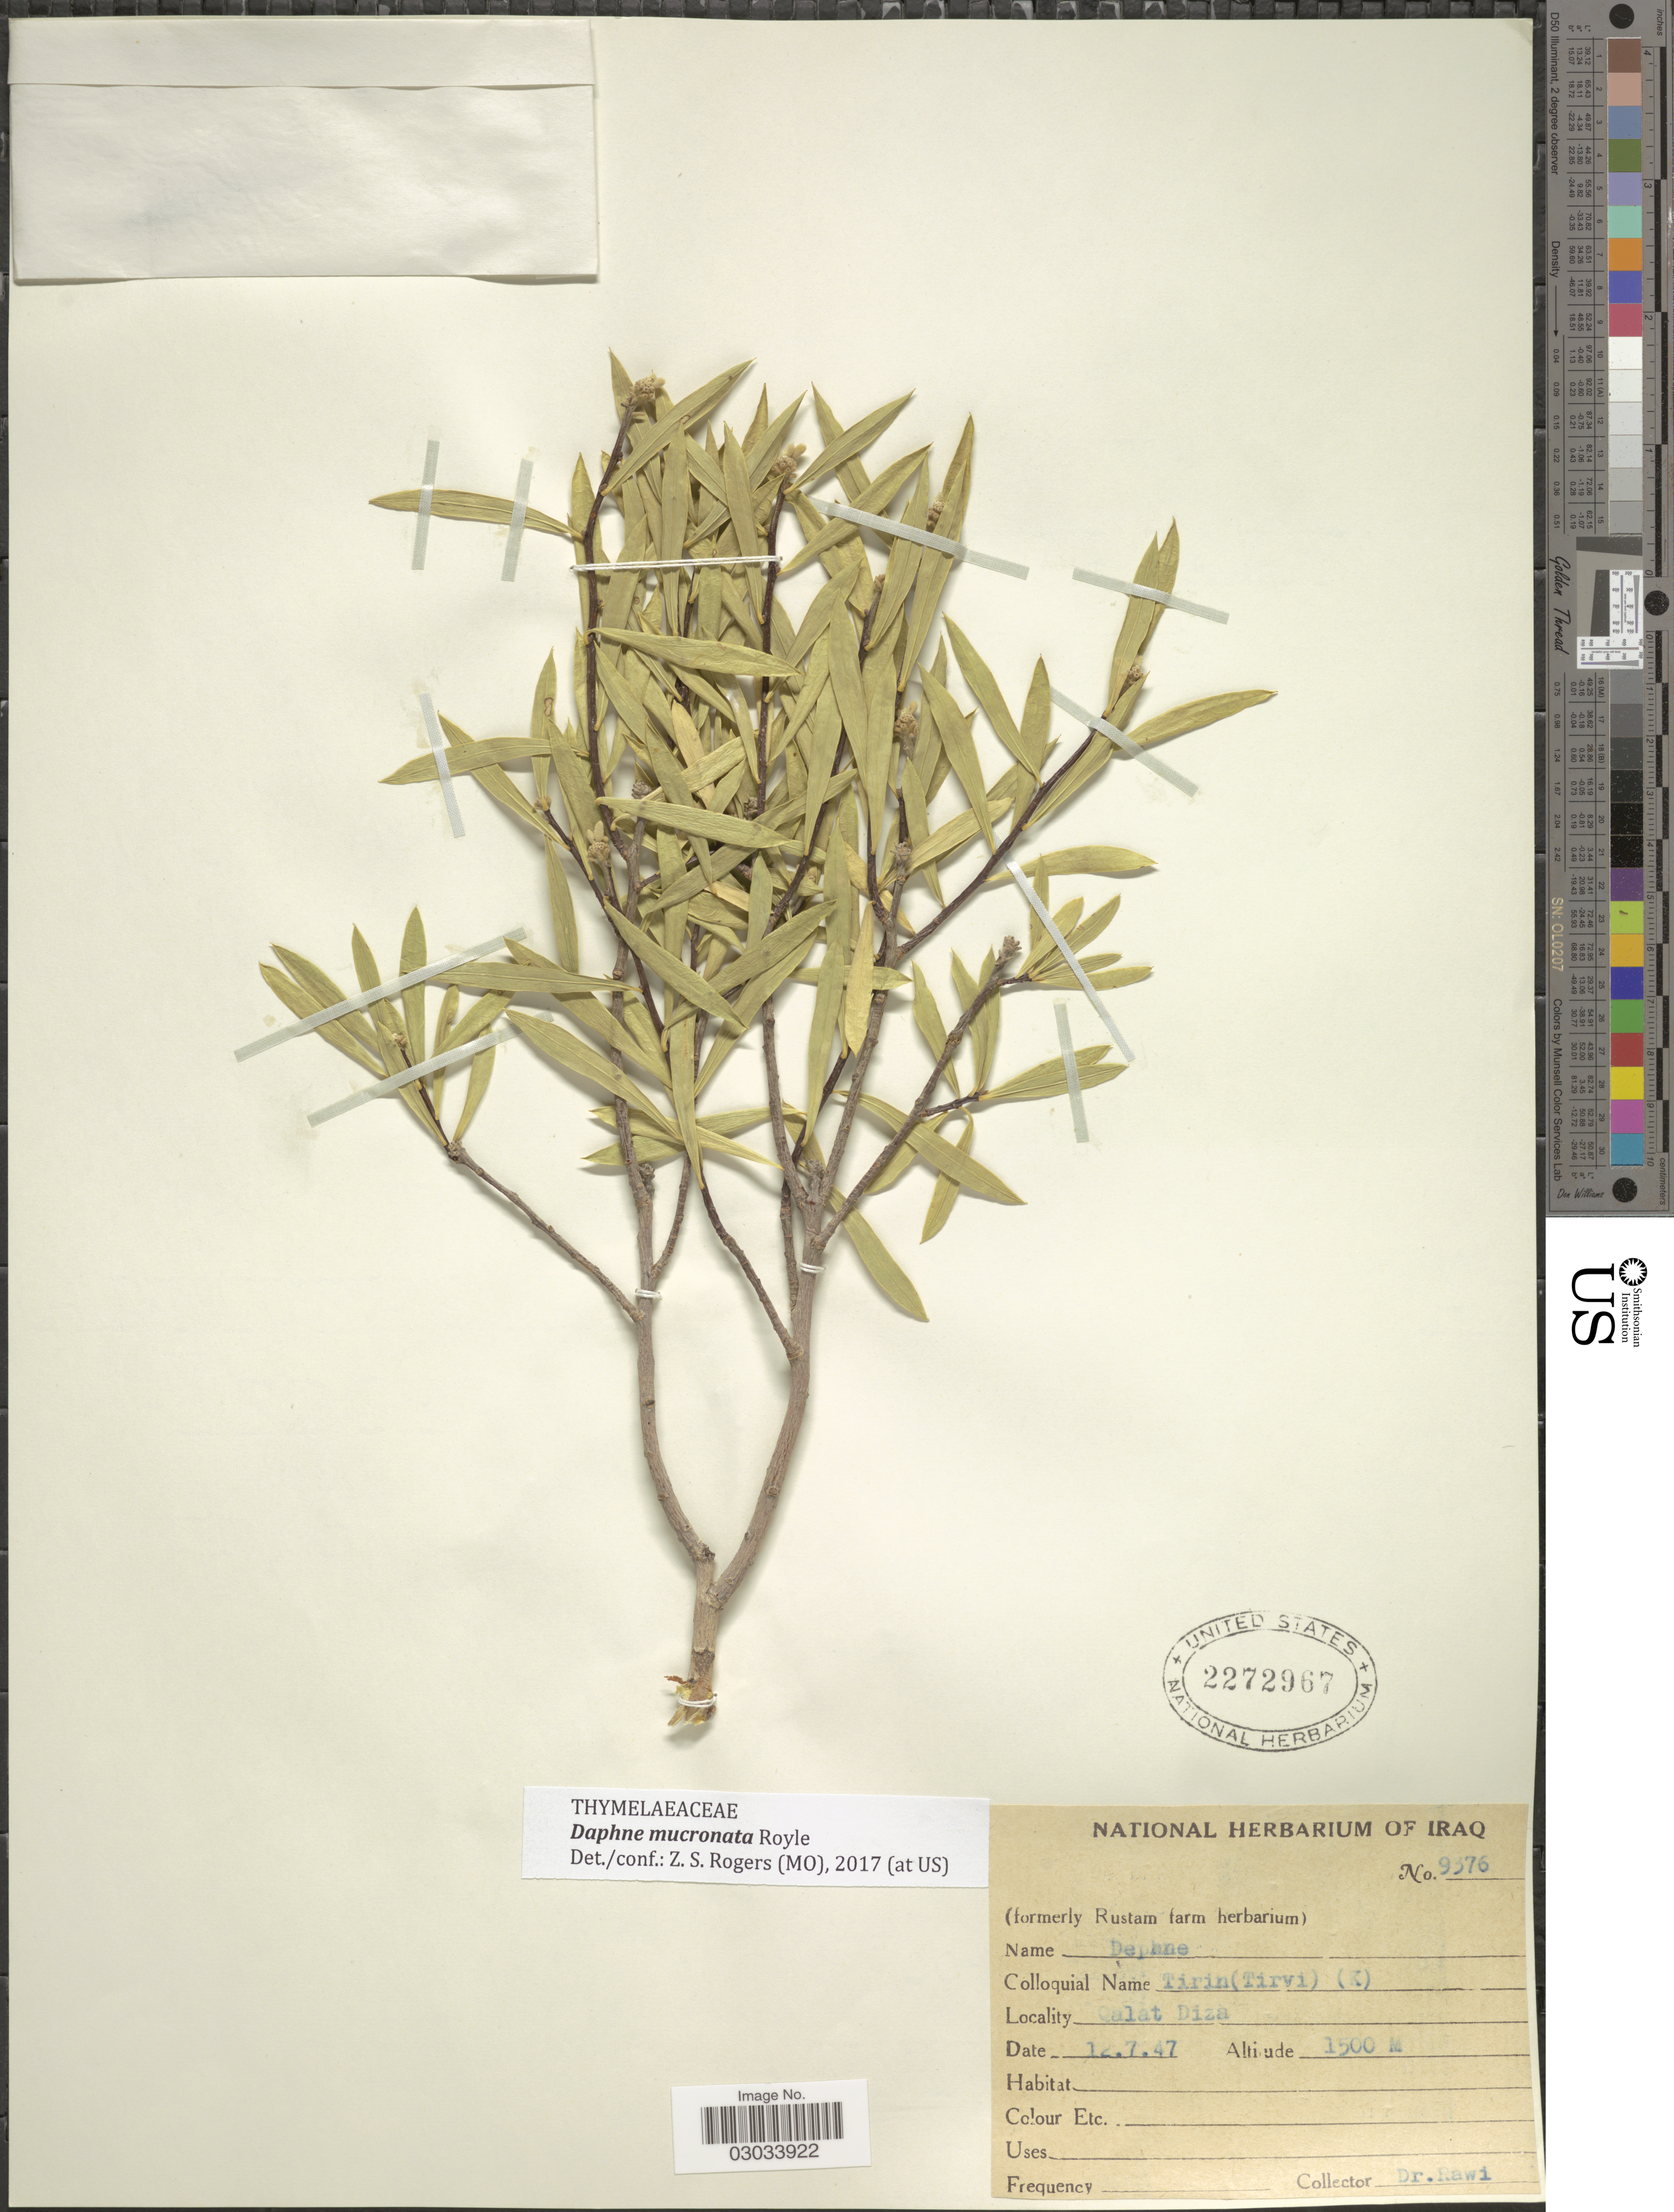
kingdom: Plantae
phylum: Tracheophyta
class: Magnoliopsida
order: Malvales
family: Thymelaeaceae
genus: Daphne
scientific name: Daphne mucronata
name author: Royle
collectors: -. Rawi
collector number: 9376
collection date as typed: Transcribed d/m/y: 12/7/47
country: Iraq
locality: Qalat Diza.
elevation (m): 1500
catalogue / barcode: US 2272967